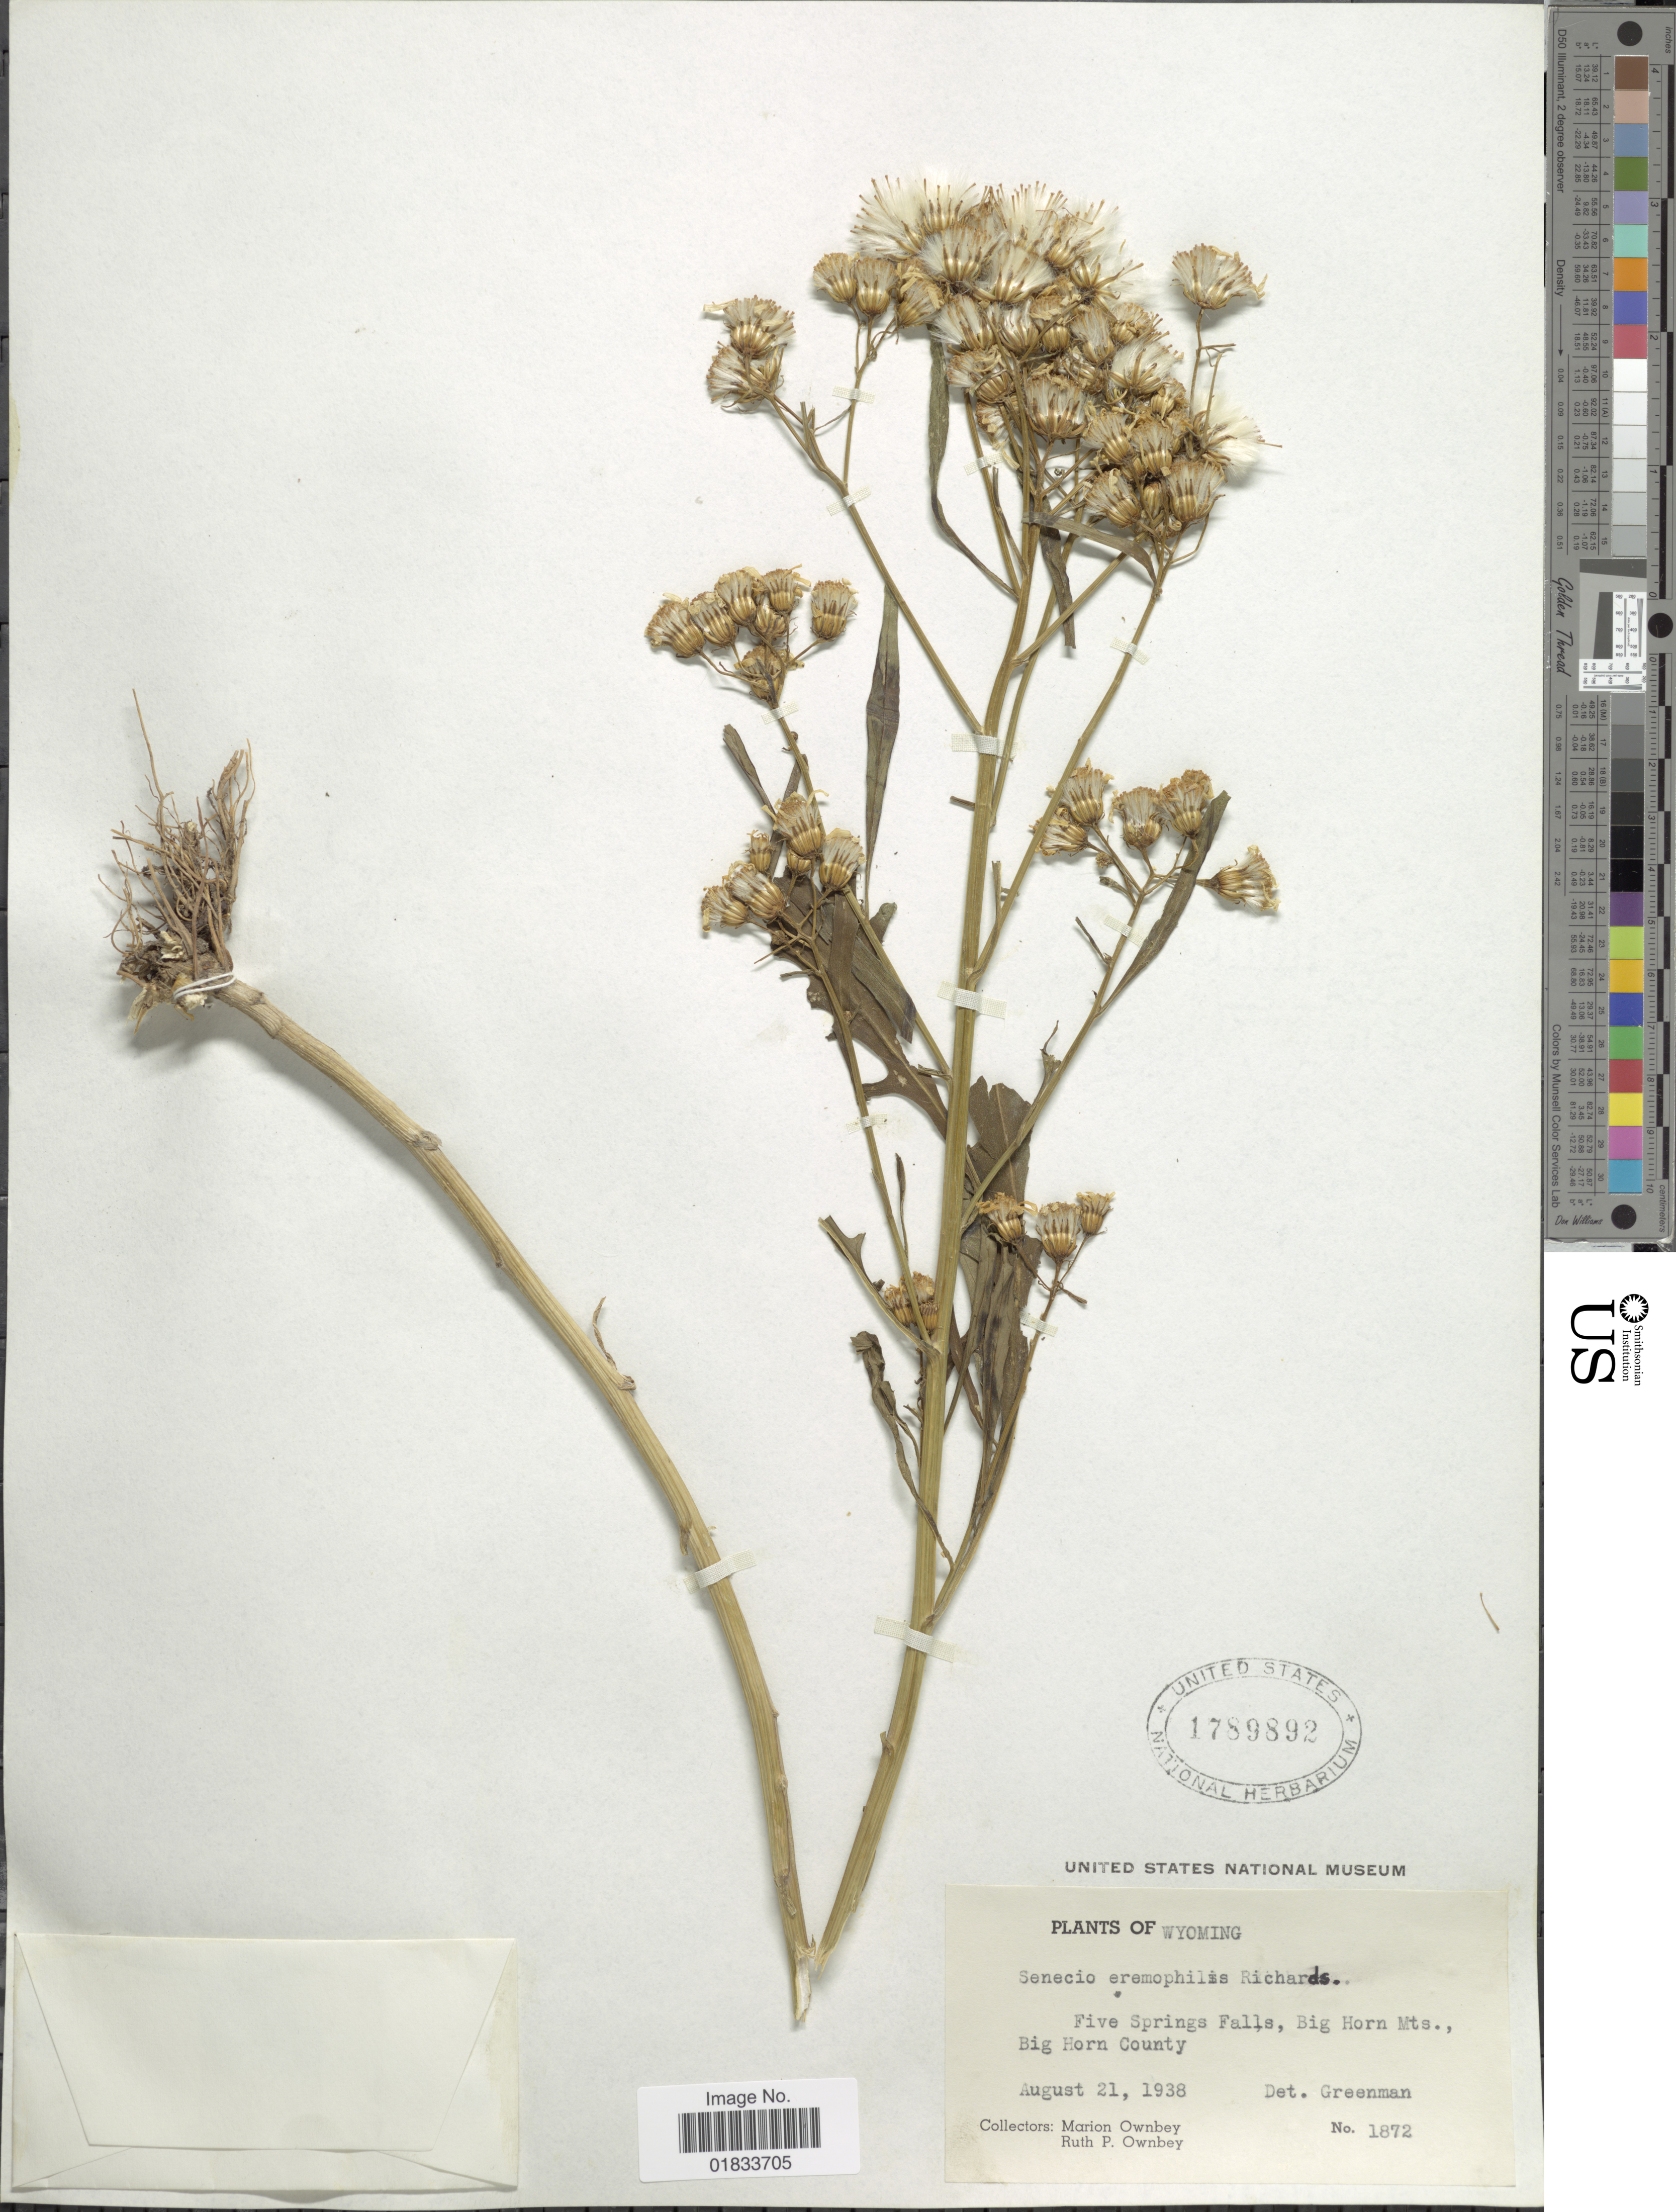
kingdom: Plantae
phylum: Tracheophyta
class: Magnoliopsida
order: Asterales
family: Asteraceae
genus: Senecio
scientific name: Senecio eremophilus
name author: Richardson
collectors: F. M. Ownbey & R. Ownbey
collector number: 1872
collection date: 1938-08-21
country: United States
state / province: Wyoming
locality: Five Springs Falls, Big Horn Mts., Big Horn County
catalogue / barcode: US 1789892